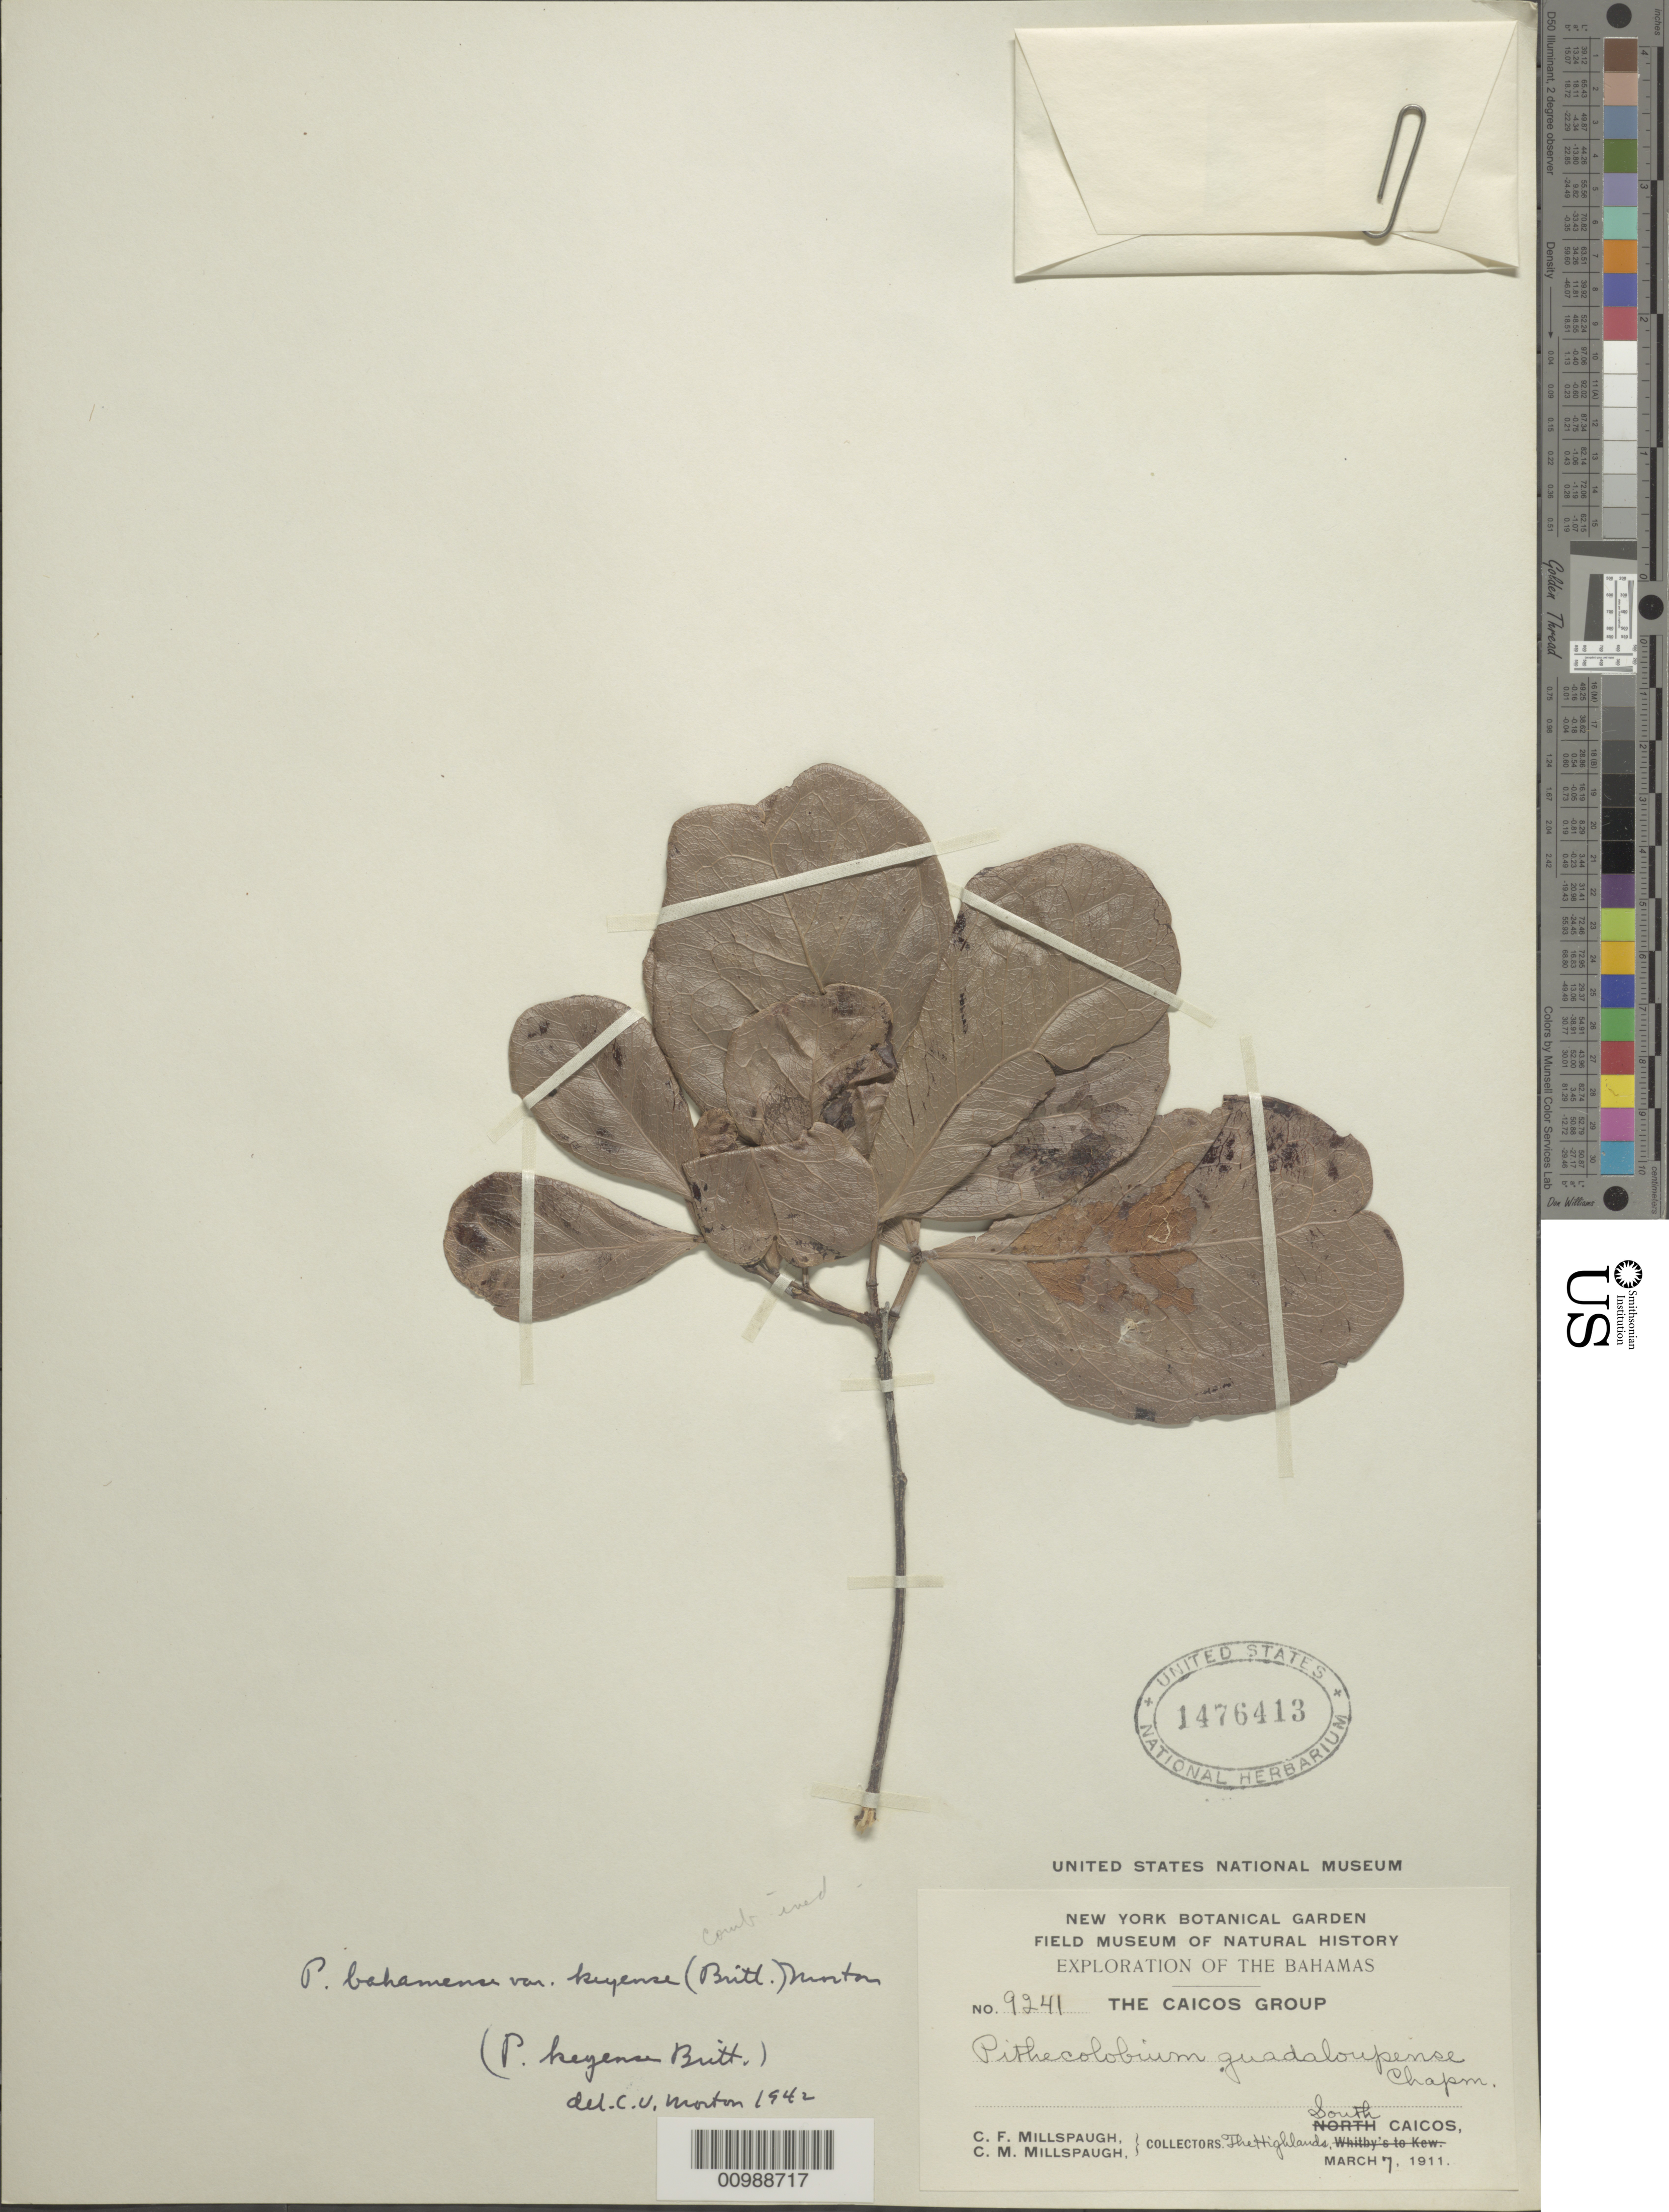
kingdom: Plantae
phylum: Tracheophyta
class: Magnoliopsida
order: Fabales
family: Fabaceae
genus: Pithecellobium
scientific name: Pithecellobium keyense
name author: Britton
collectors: C. F. Millspaugh & C. Millspaugh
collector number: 9241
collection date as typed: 07 Mar 1911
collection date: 1911-03-07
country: Turks and Caicos Islands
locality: South Caicos; The Highlands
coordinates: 0 N, 0 E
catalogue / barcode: US 1476413